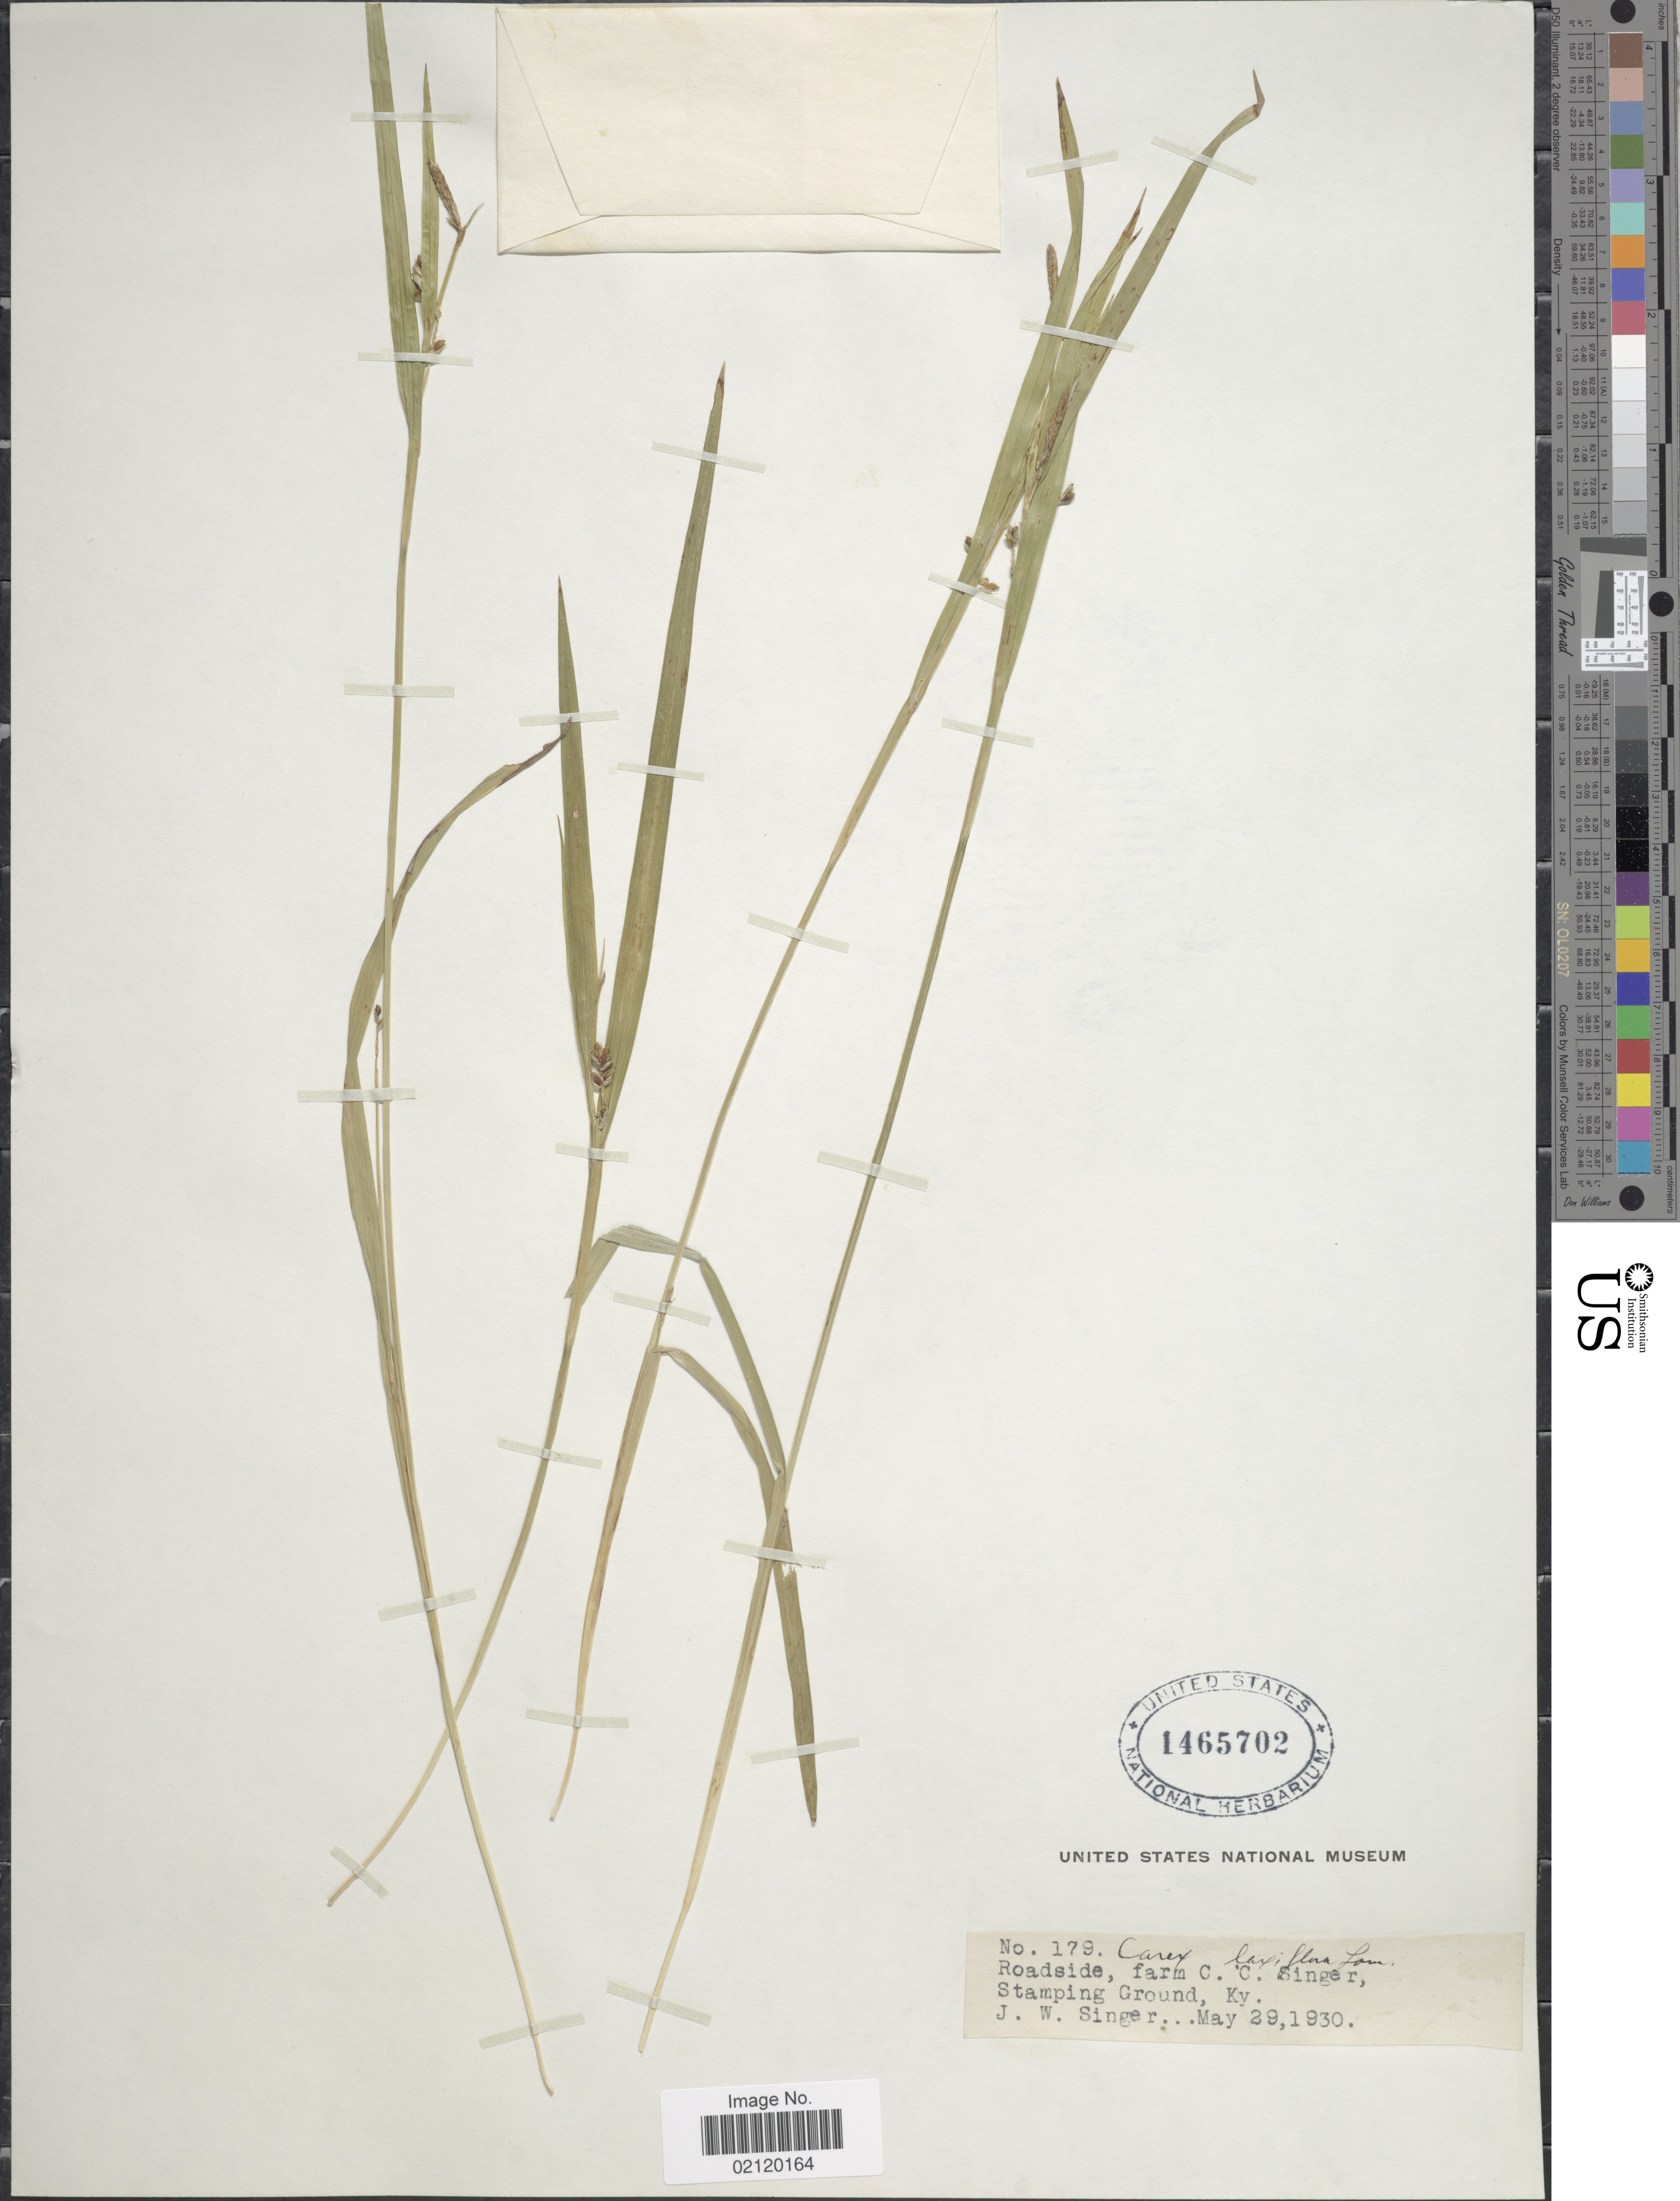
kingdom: Plantae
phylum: Tracheophyta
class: Liliopsida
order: Poales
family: Cyperaceae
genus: Carex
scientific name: Carex laxiflora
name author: Lam.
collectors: J. EW. Singer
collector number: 179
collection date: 1930-05-29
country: United States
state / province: Kentucky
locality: Roadside, farm C. C. Singer, Stamping Ground, Ky.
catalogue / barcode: US 1465702